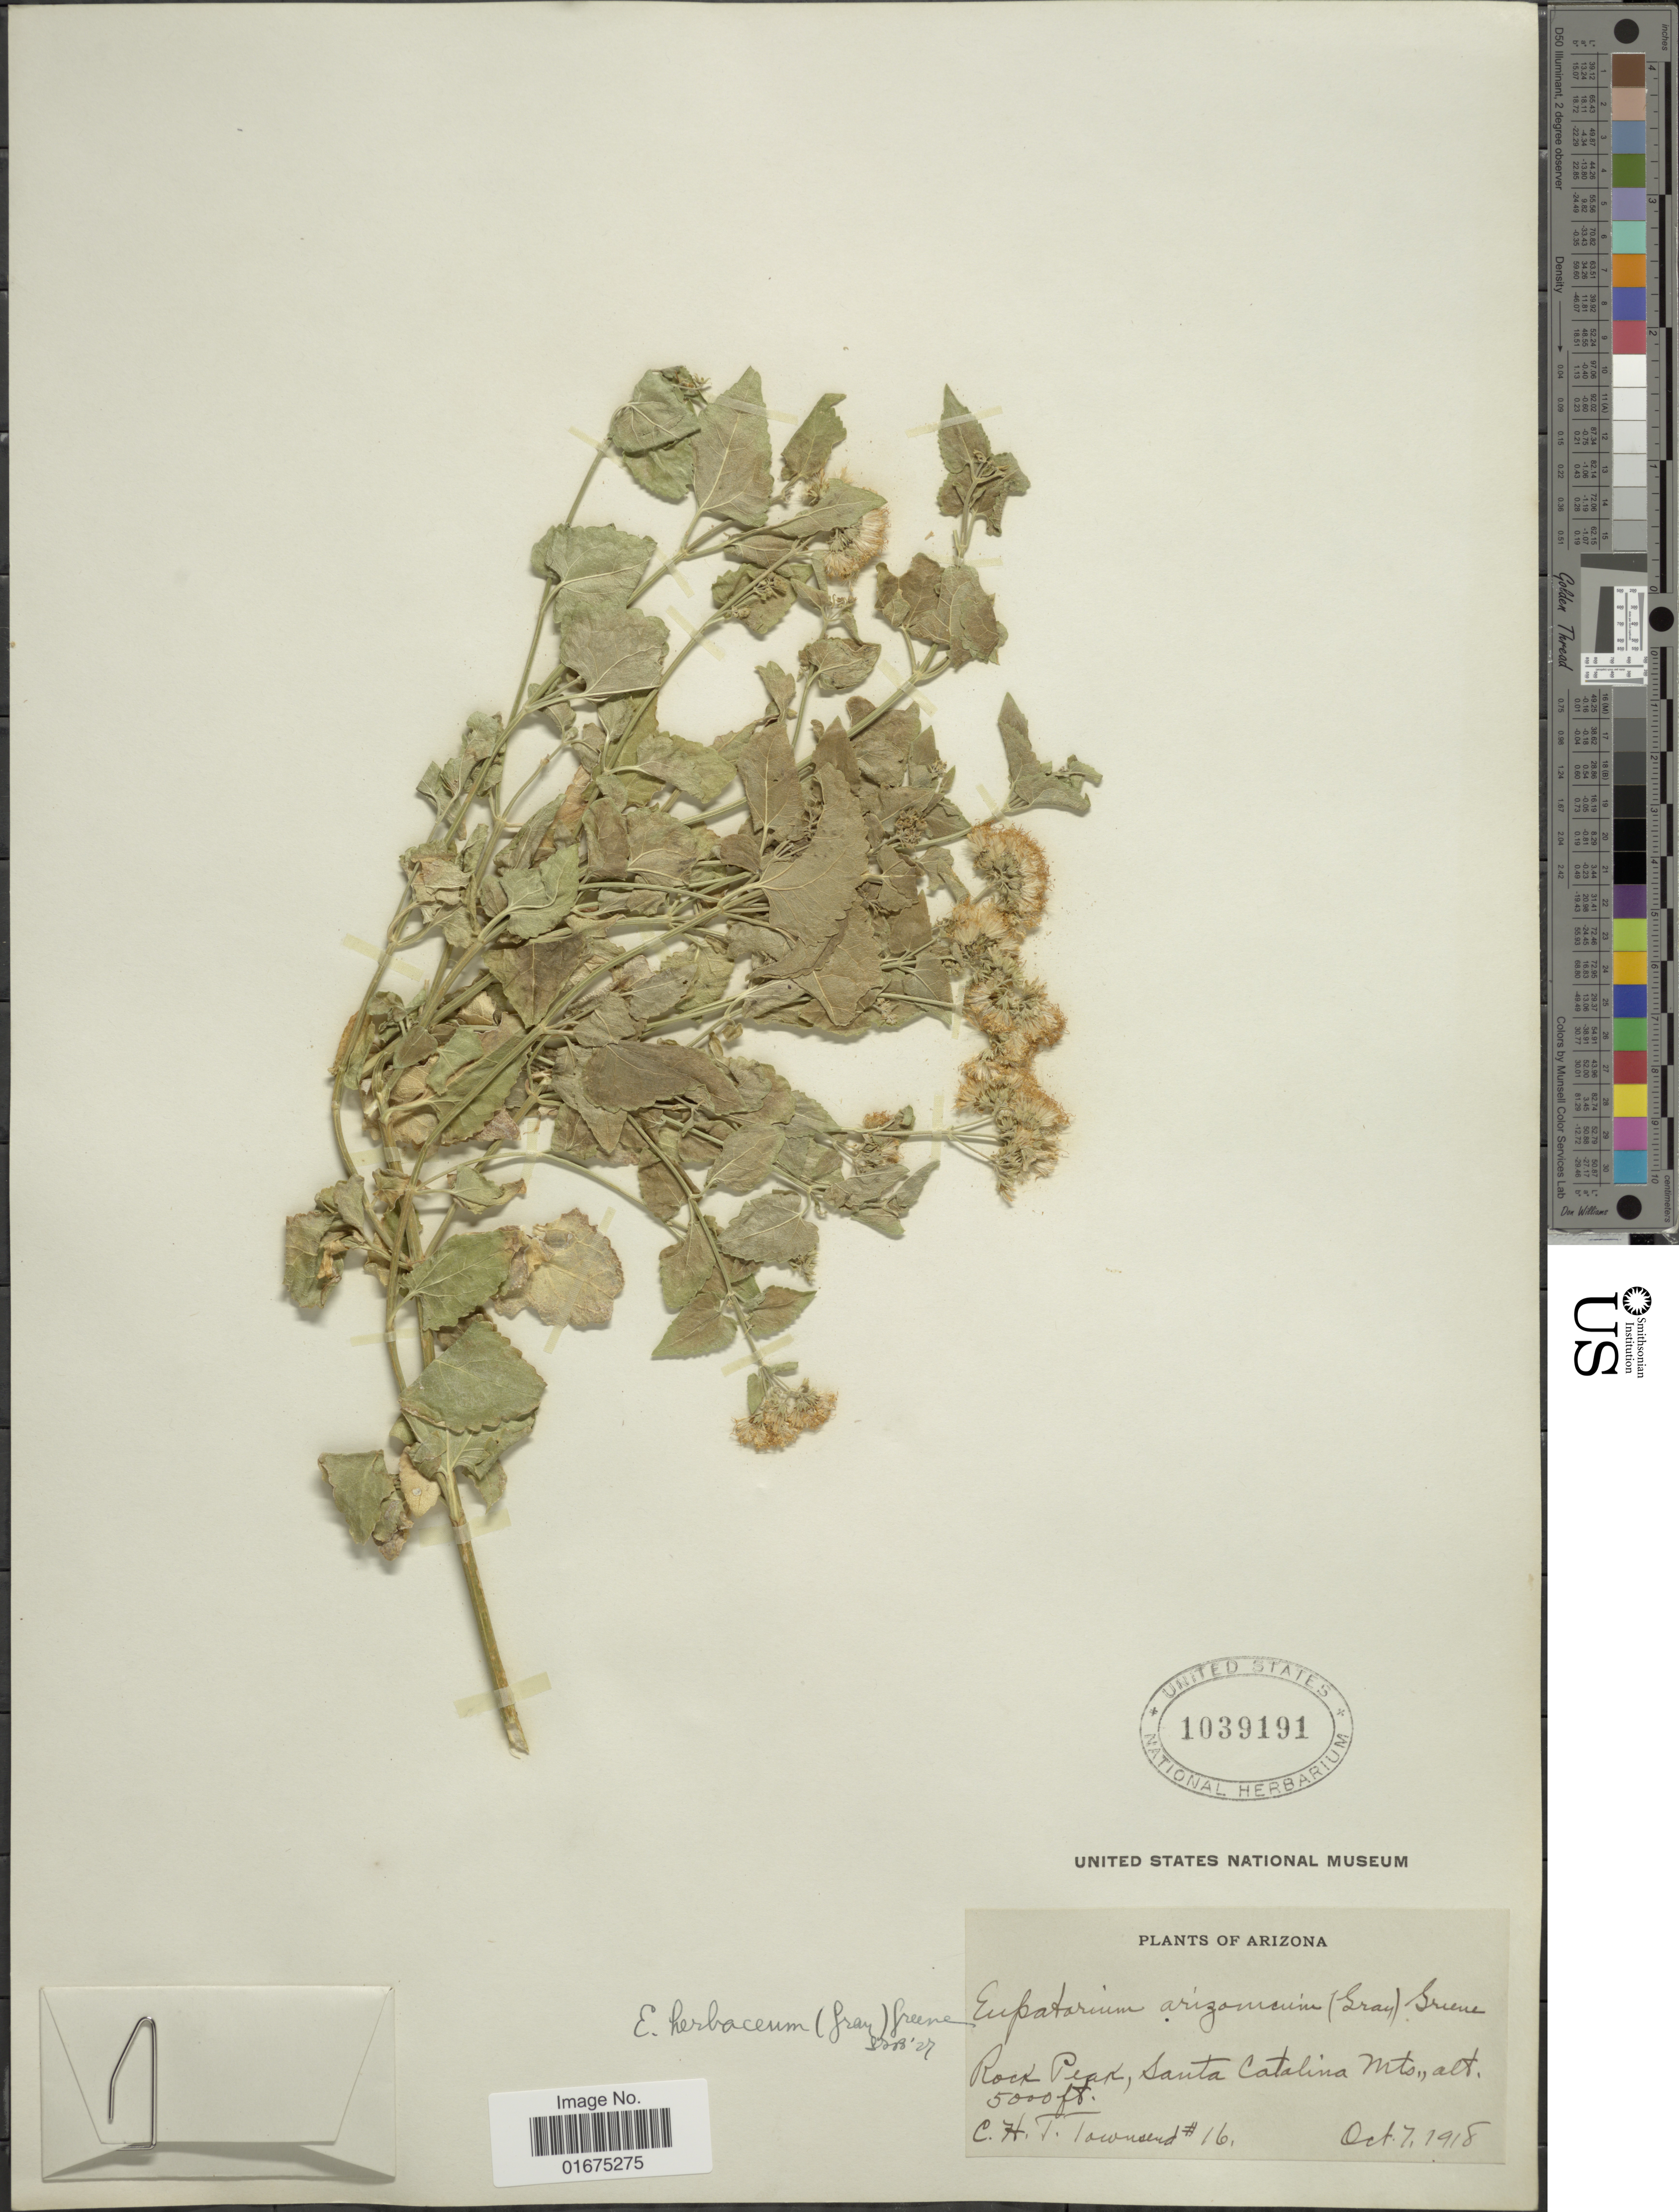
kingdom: Plantae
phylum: Tracheophyta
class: Magnoliopsida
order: Asterales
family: Asteraceae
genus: Ageratina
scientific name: Ageratina herbacea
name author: (A. Gray) R.M. King & H. Rob.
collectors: C. H. T. Townsend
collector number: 16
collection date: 1918-10-07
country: United States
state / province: Arizona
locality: Rock Peak, Santa Catalina Mts.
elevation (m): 1524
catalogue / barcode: US 1039191